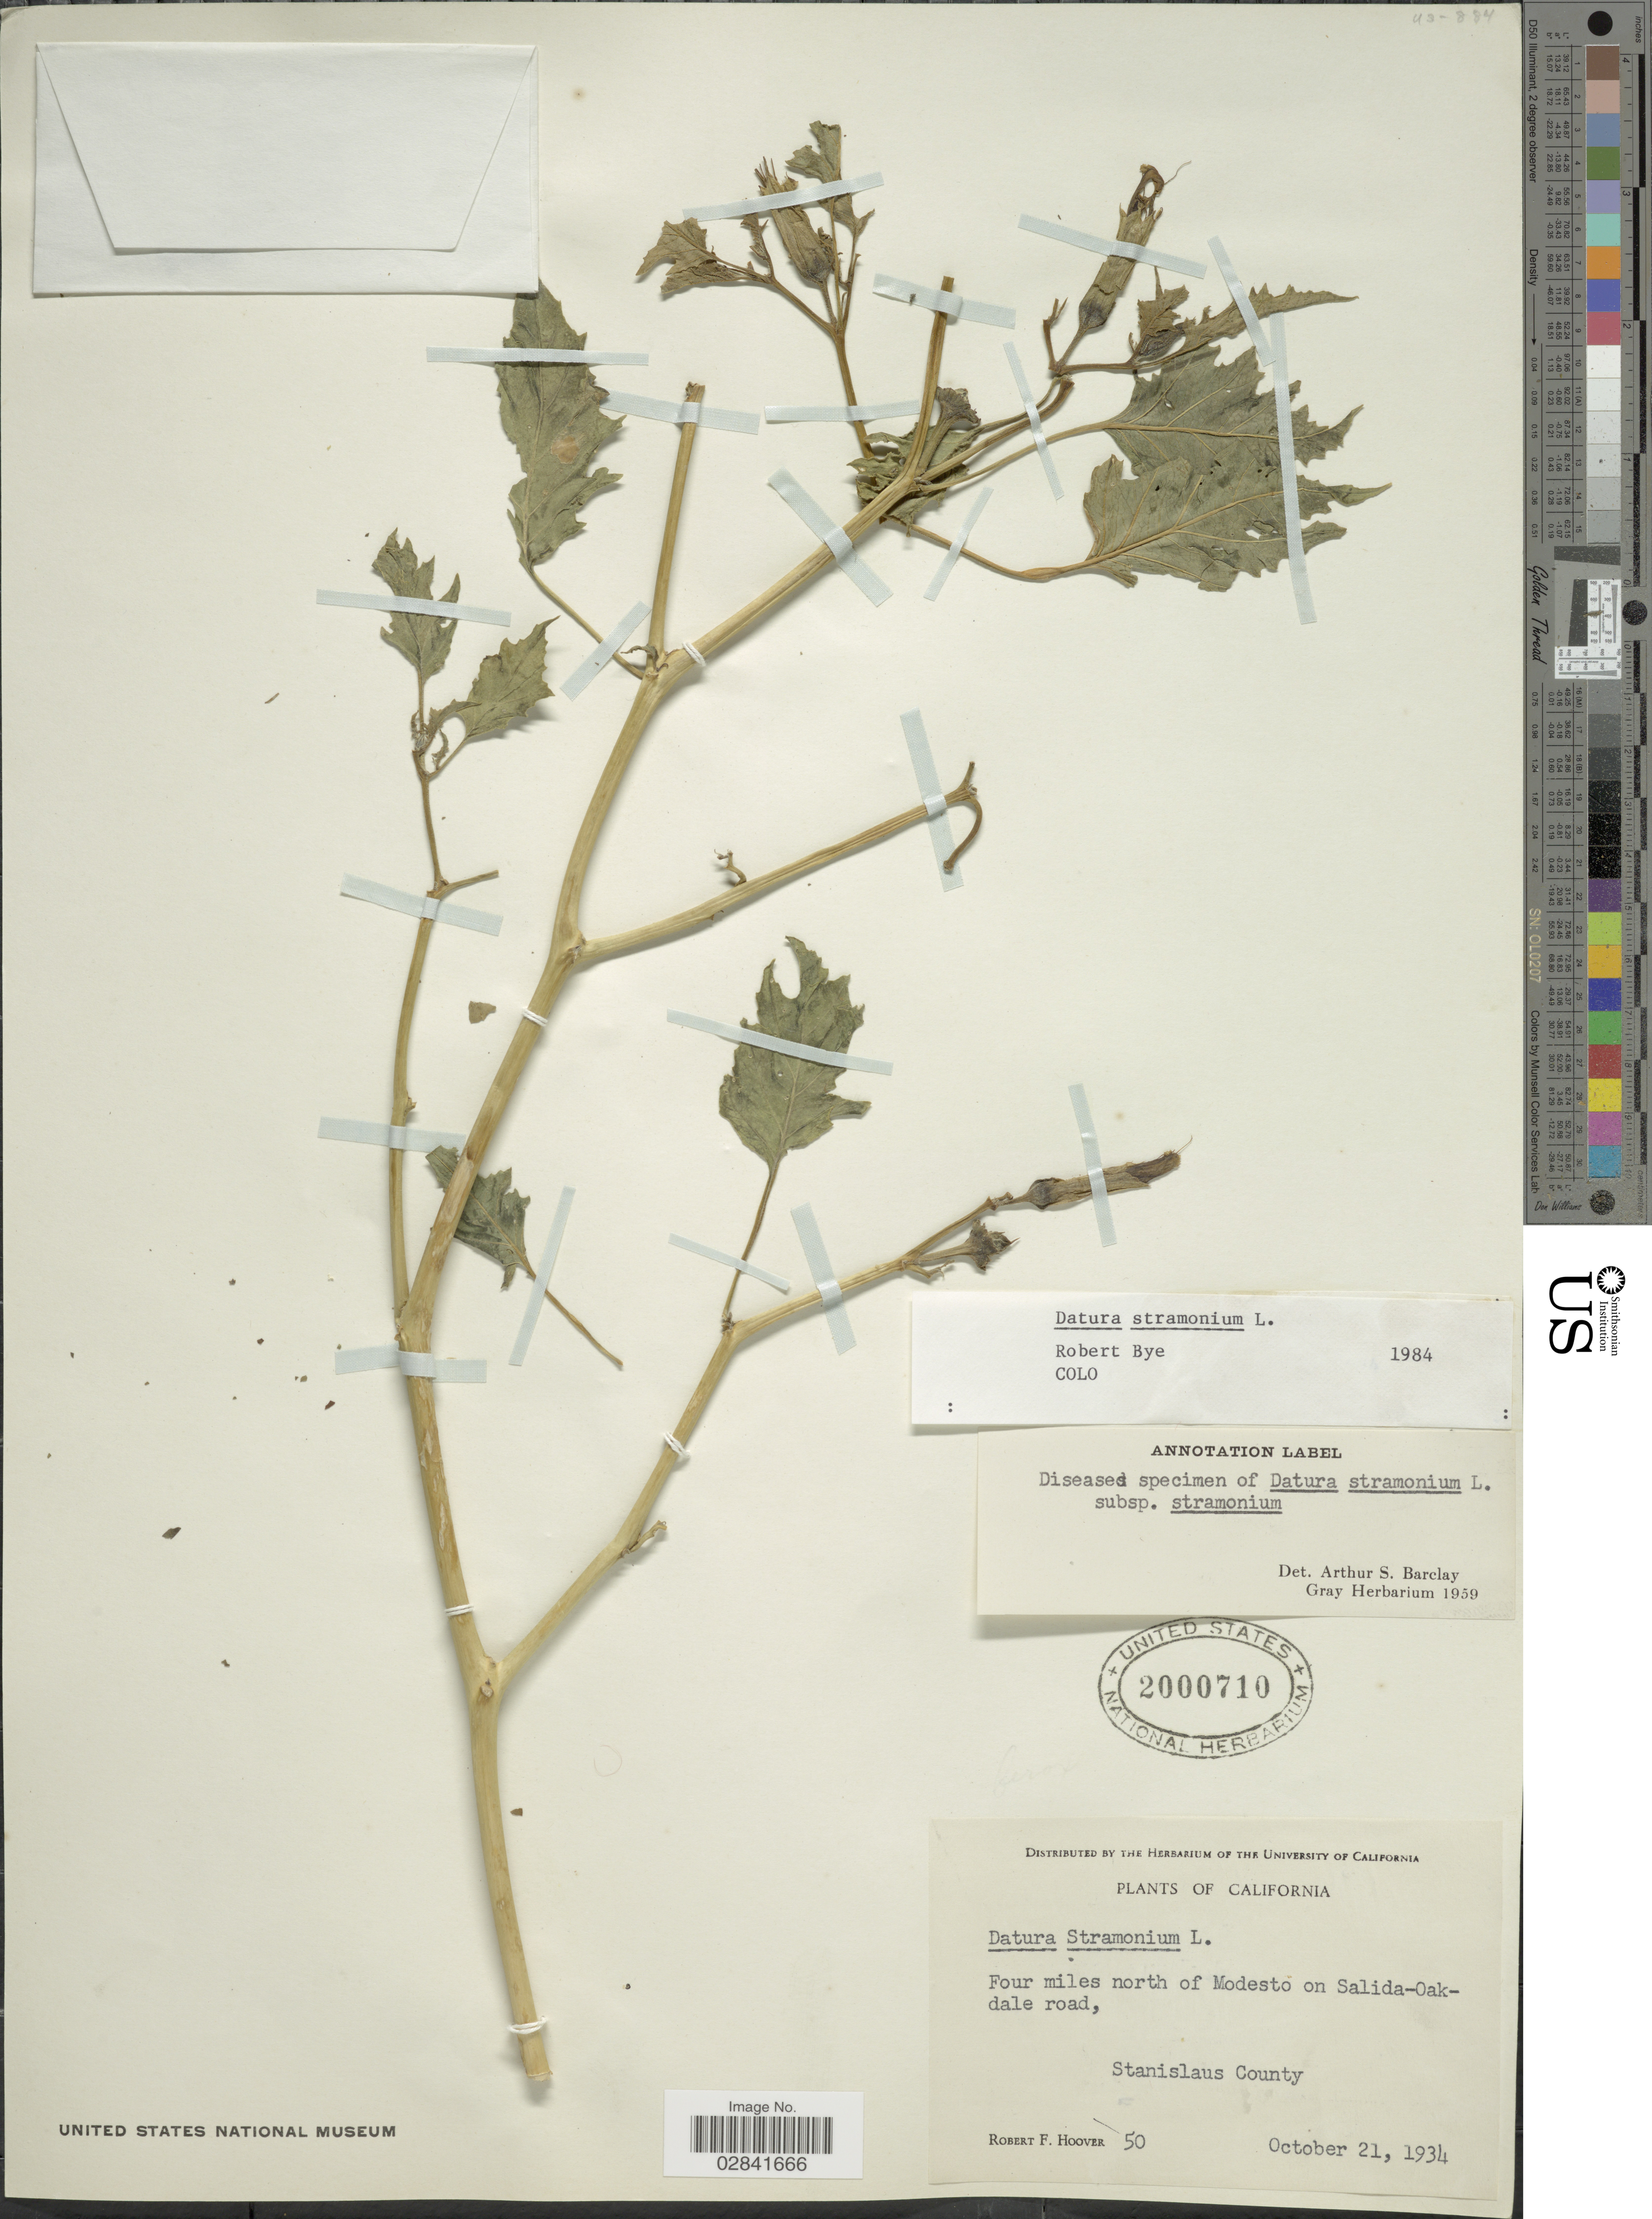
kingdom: Plantae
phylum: Tracheophyta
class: Magnoliopsida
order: Solanales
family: Solanaceae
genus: Datura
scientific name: Datura stramonium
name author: L.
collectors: R. F. Hoover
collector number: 50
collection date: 1934-10-21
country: United States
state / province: California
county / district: Stanislaus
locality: Four miles north of Modesto on Salida-Oakdale road, Stanislaus County.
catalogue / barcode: US 2000710